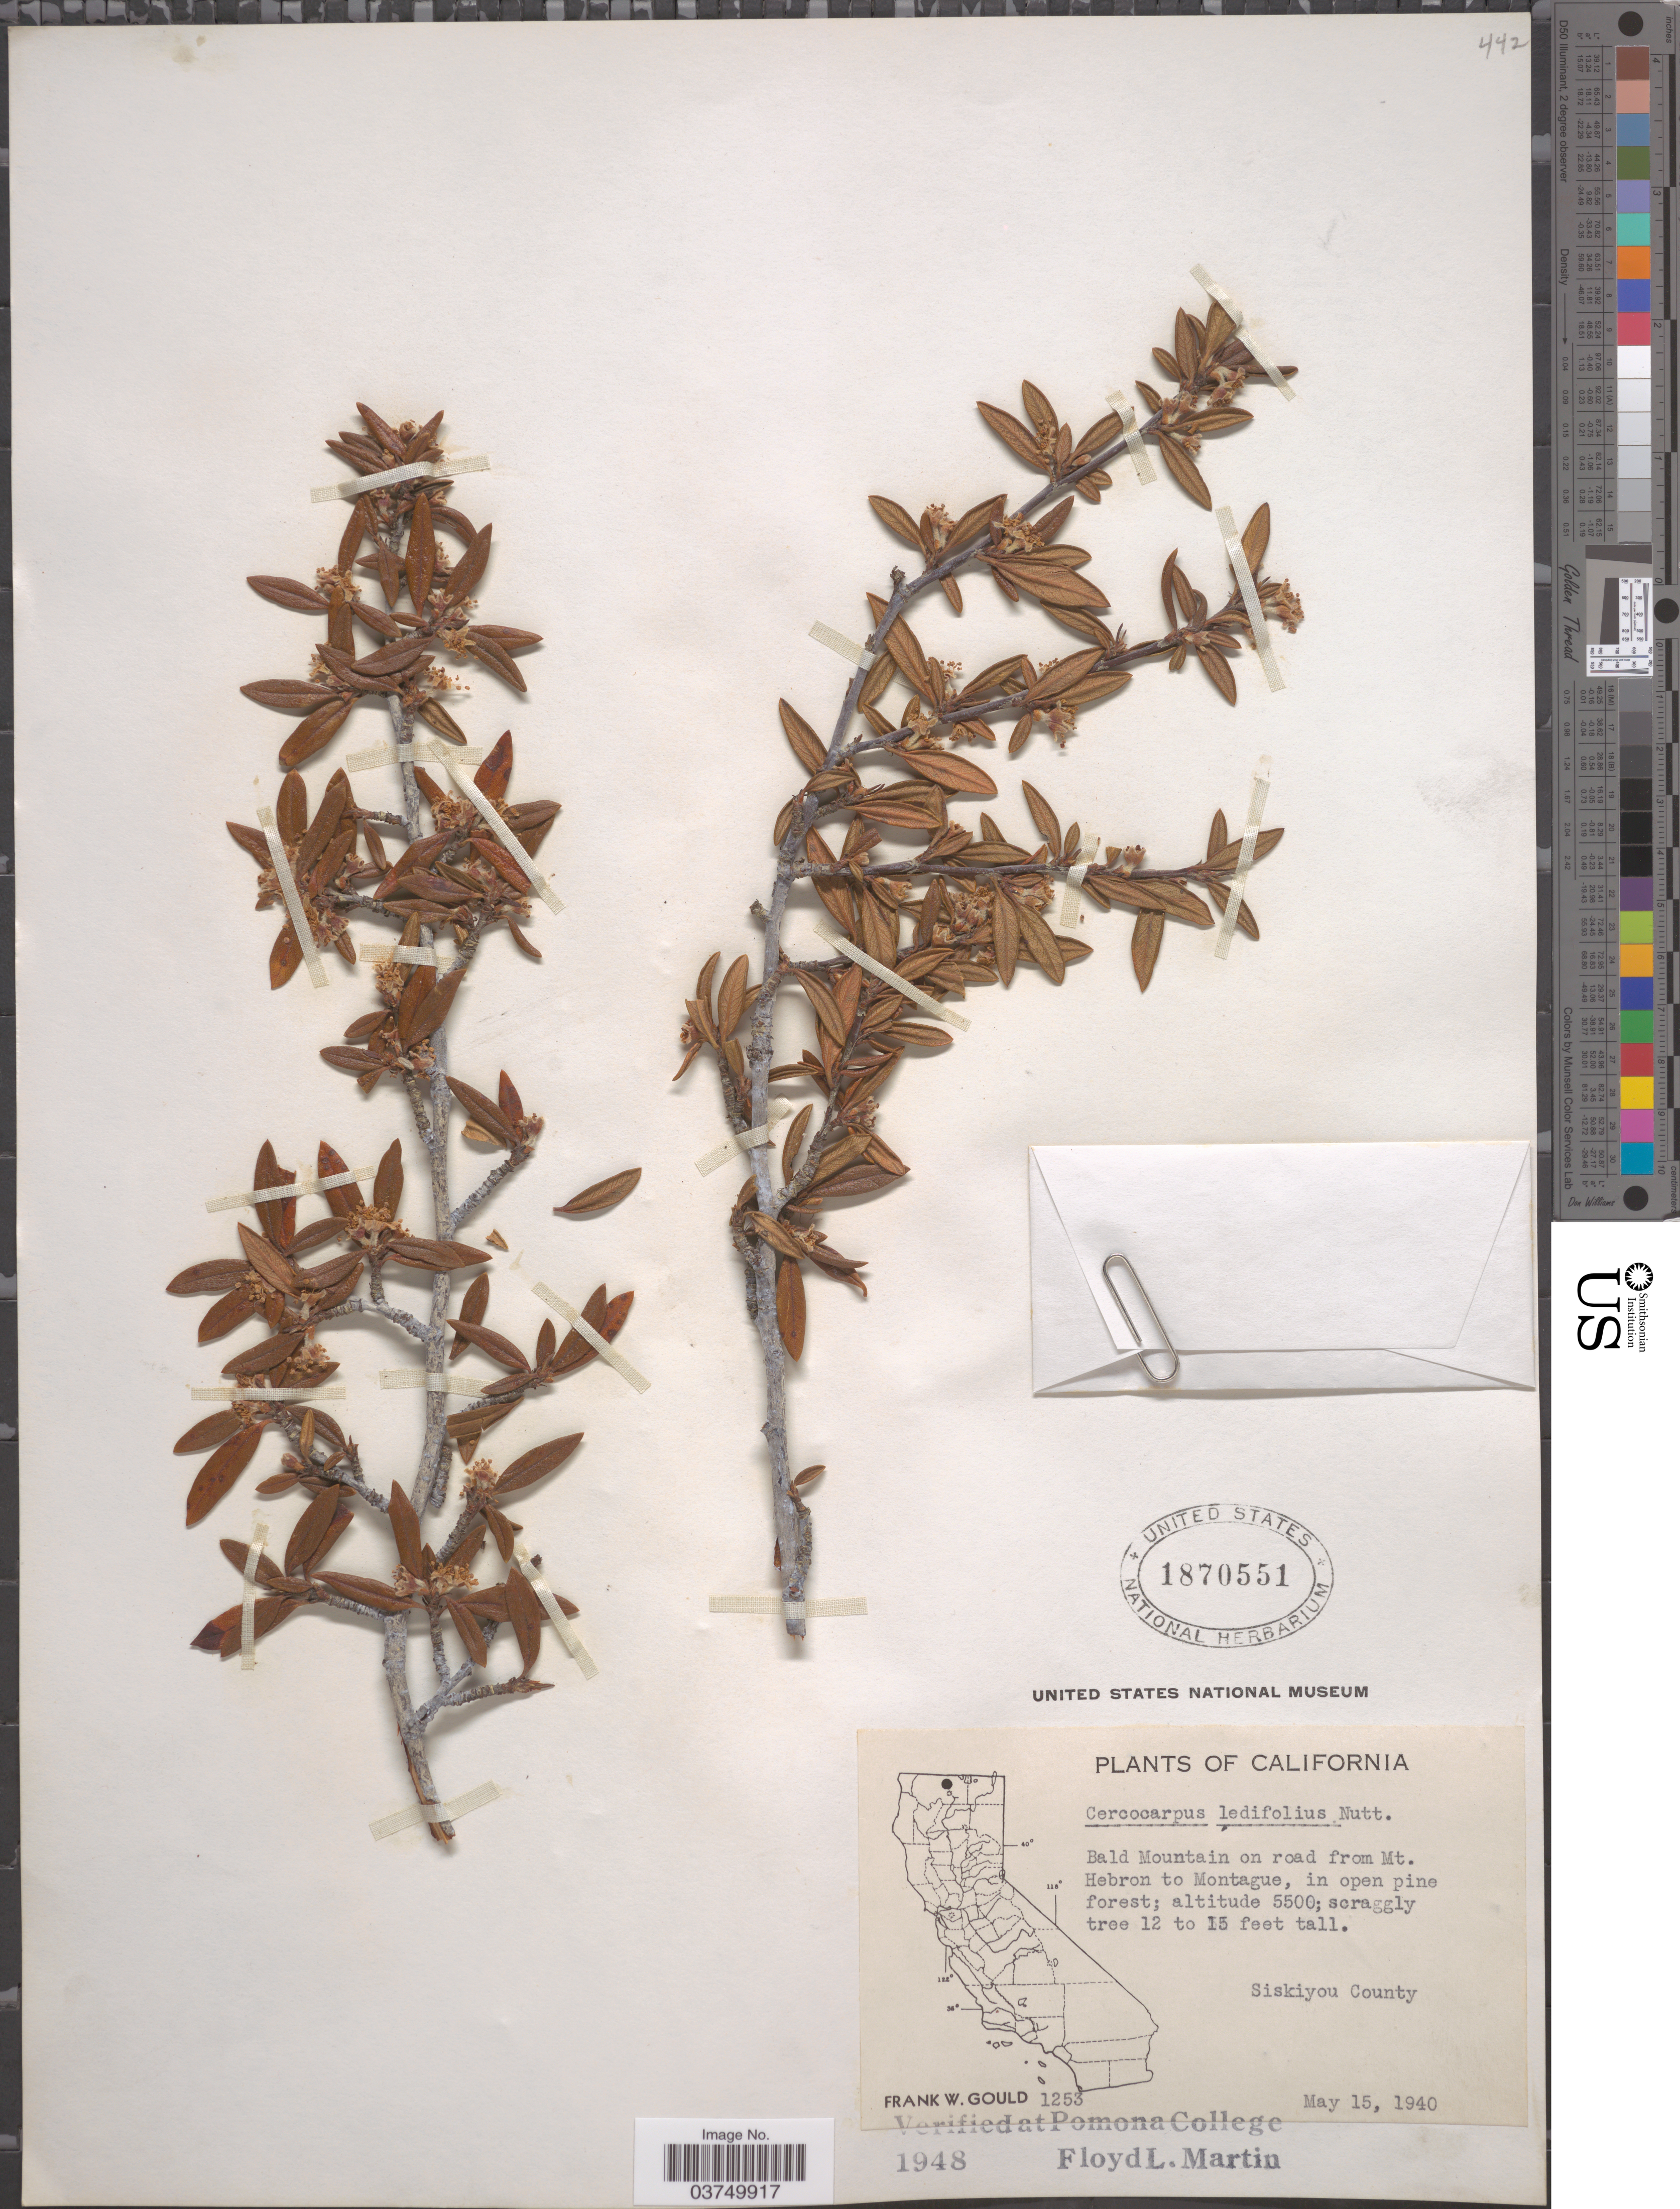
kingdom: Plantae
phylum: Tracheophyta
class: Magnoliopsida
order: Rosales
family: Rosaceae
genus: Cercocarpus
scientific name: Cercocarpus ledifolius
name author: Nutt.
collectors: F. W. Gould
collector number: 1253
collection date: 1940-05-15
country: United States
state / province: California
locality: Bald Mountain on road from Mt. Hebron to Montague.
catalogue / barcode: US 1870551